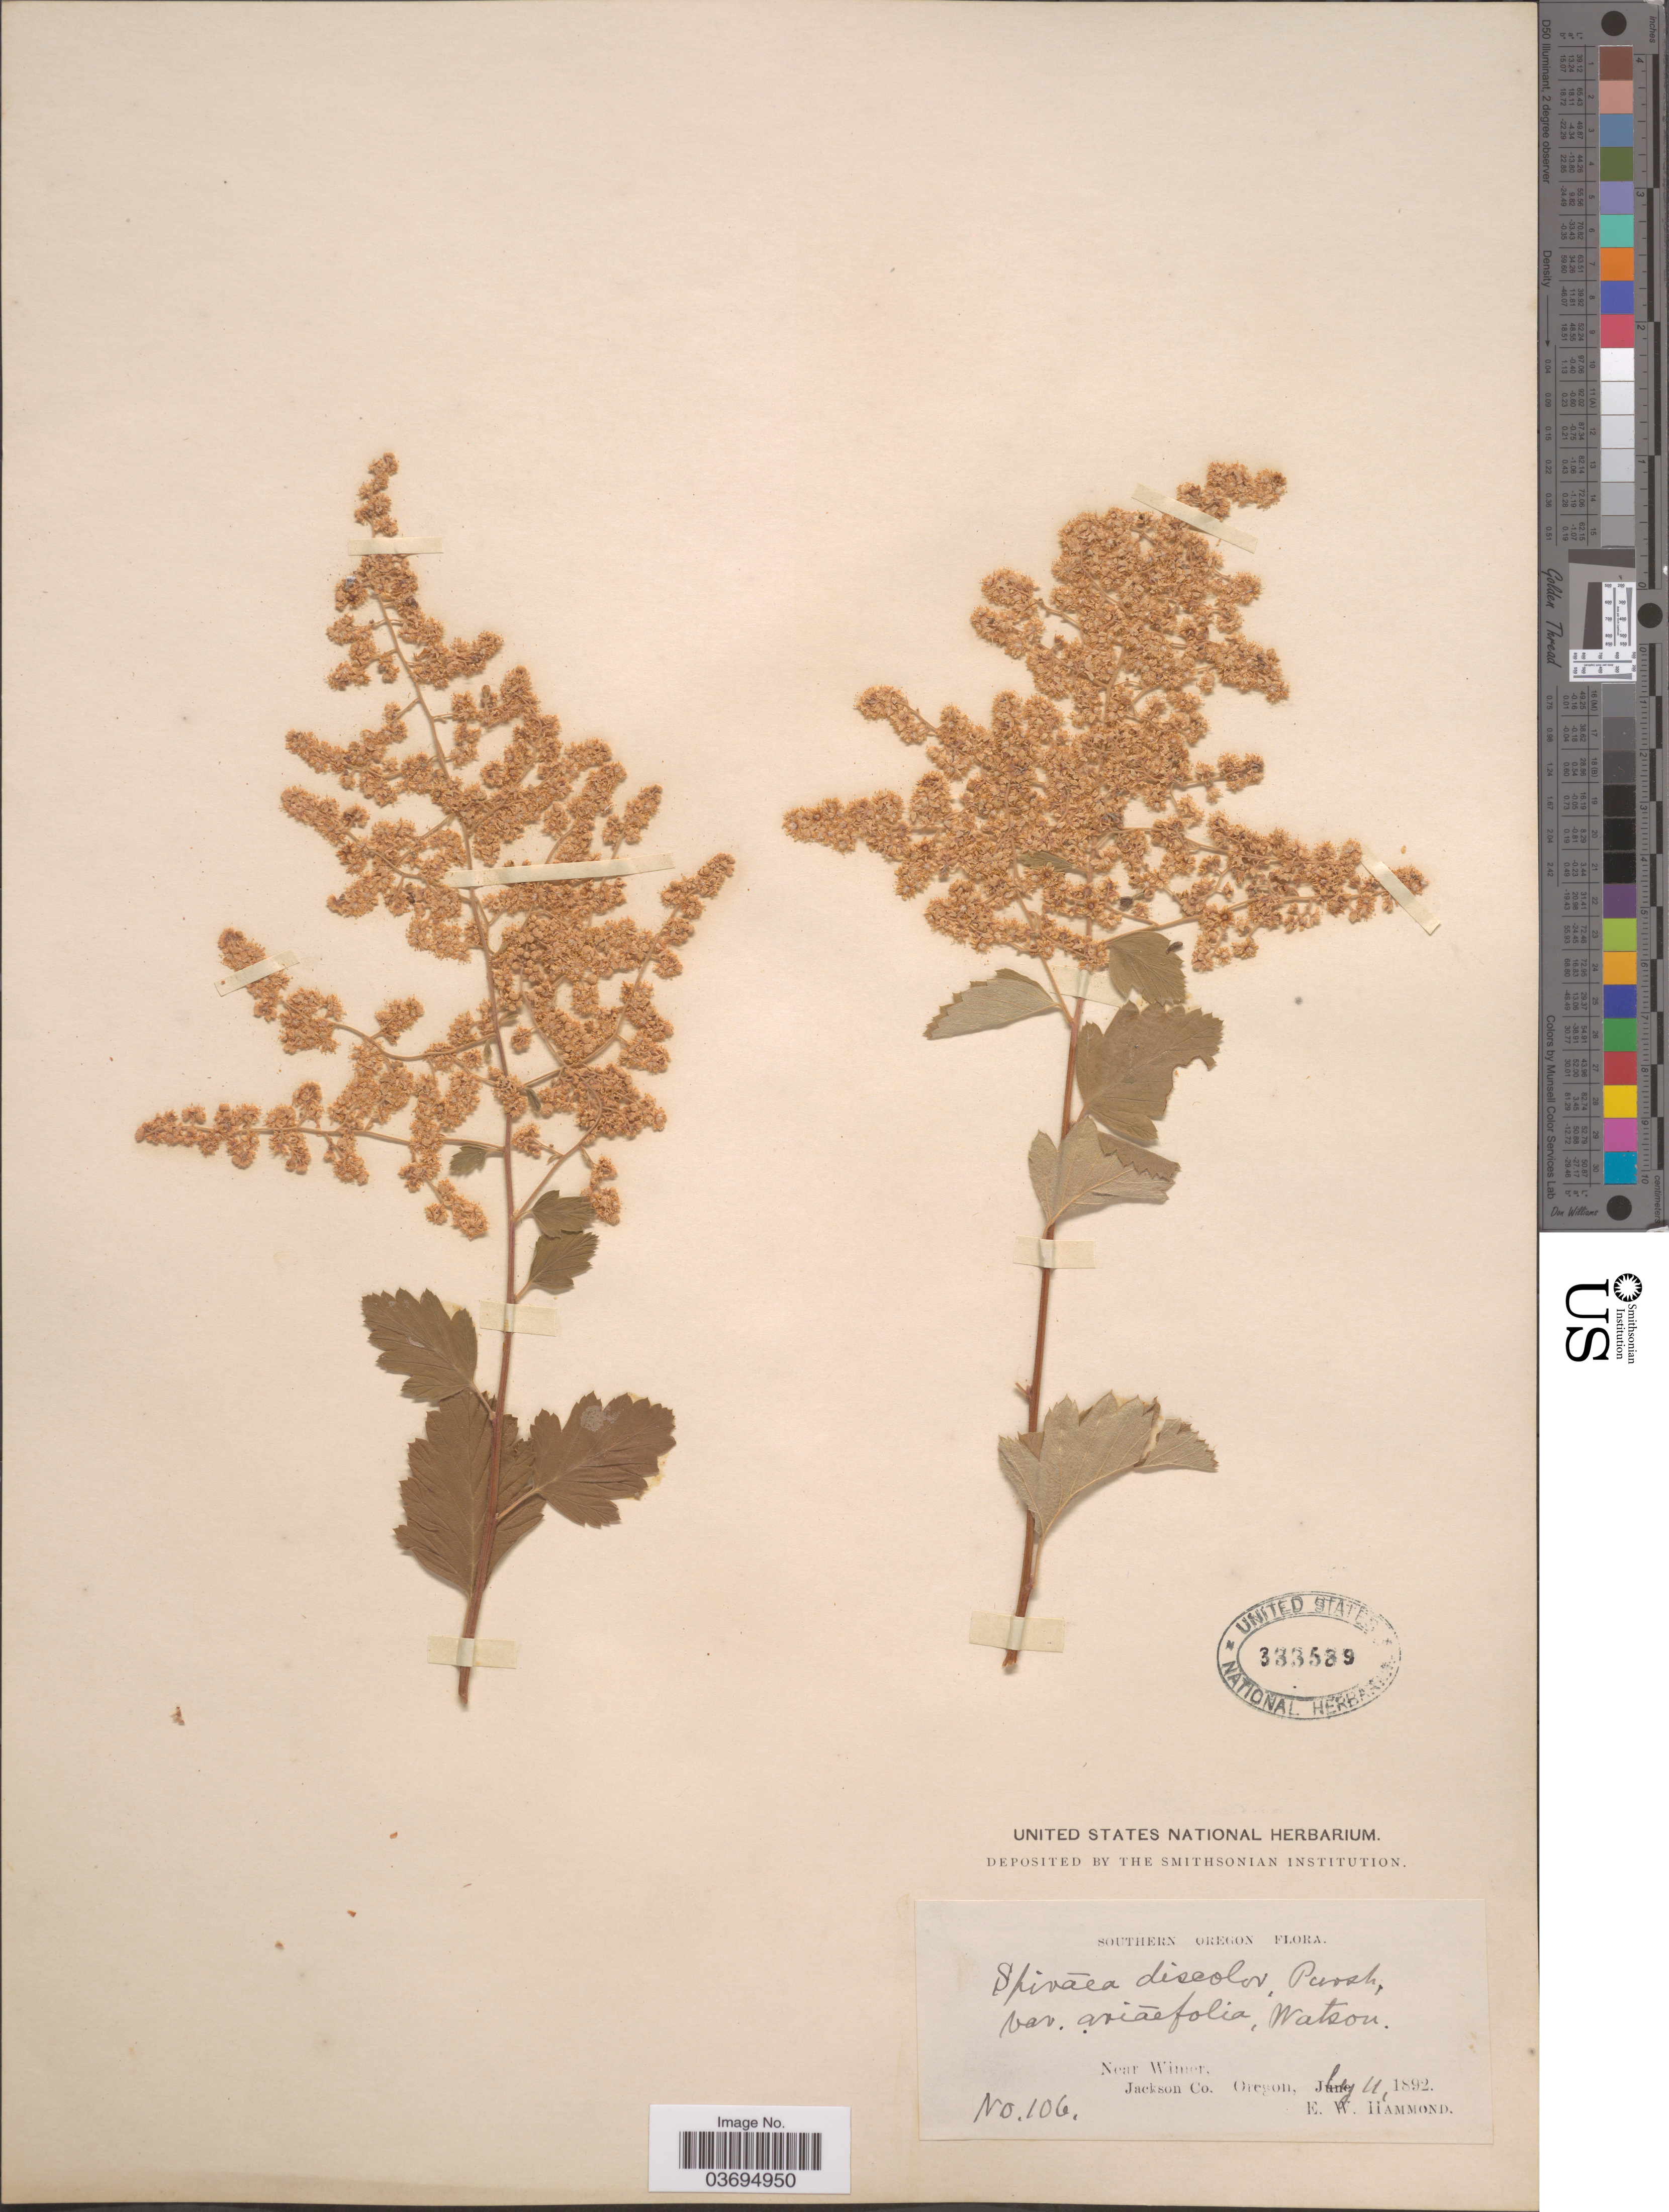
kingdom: Plantae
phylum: Tracheophyta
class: Magnoliopsida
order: Rosales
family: Rosaceae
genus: Holodiscus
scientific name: Holodiscus discolor var. discolor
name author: (Pursh) Maxim.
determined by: Strong, Mark T., (BOT), Smithsonian Institution - National Museum of Natural History (UNITED STATES)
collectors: E. Hammond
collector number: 106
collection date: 1892-07-11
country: United States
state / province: Oregon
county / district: Jackson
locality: Southern Oregon. Near Wimer. Jackson Co.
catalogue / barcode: US 333589